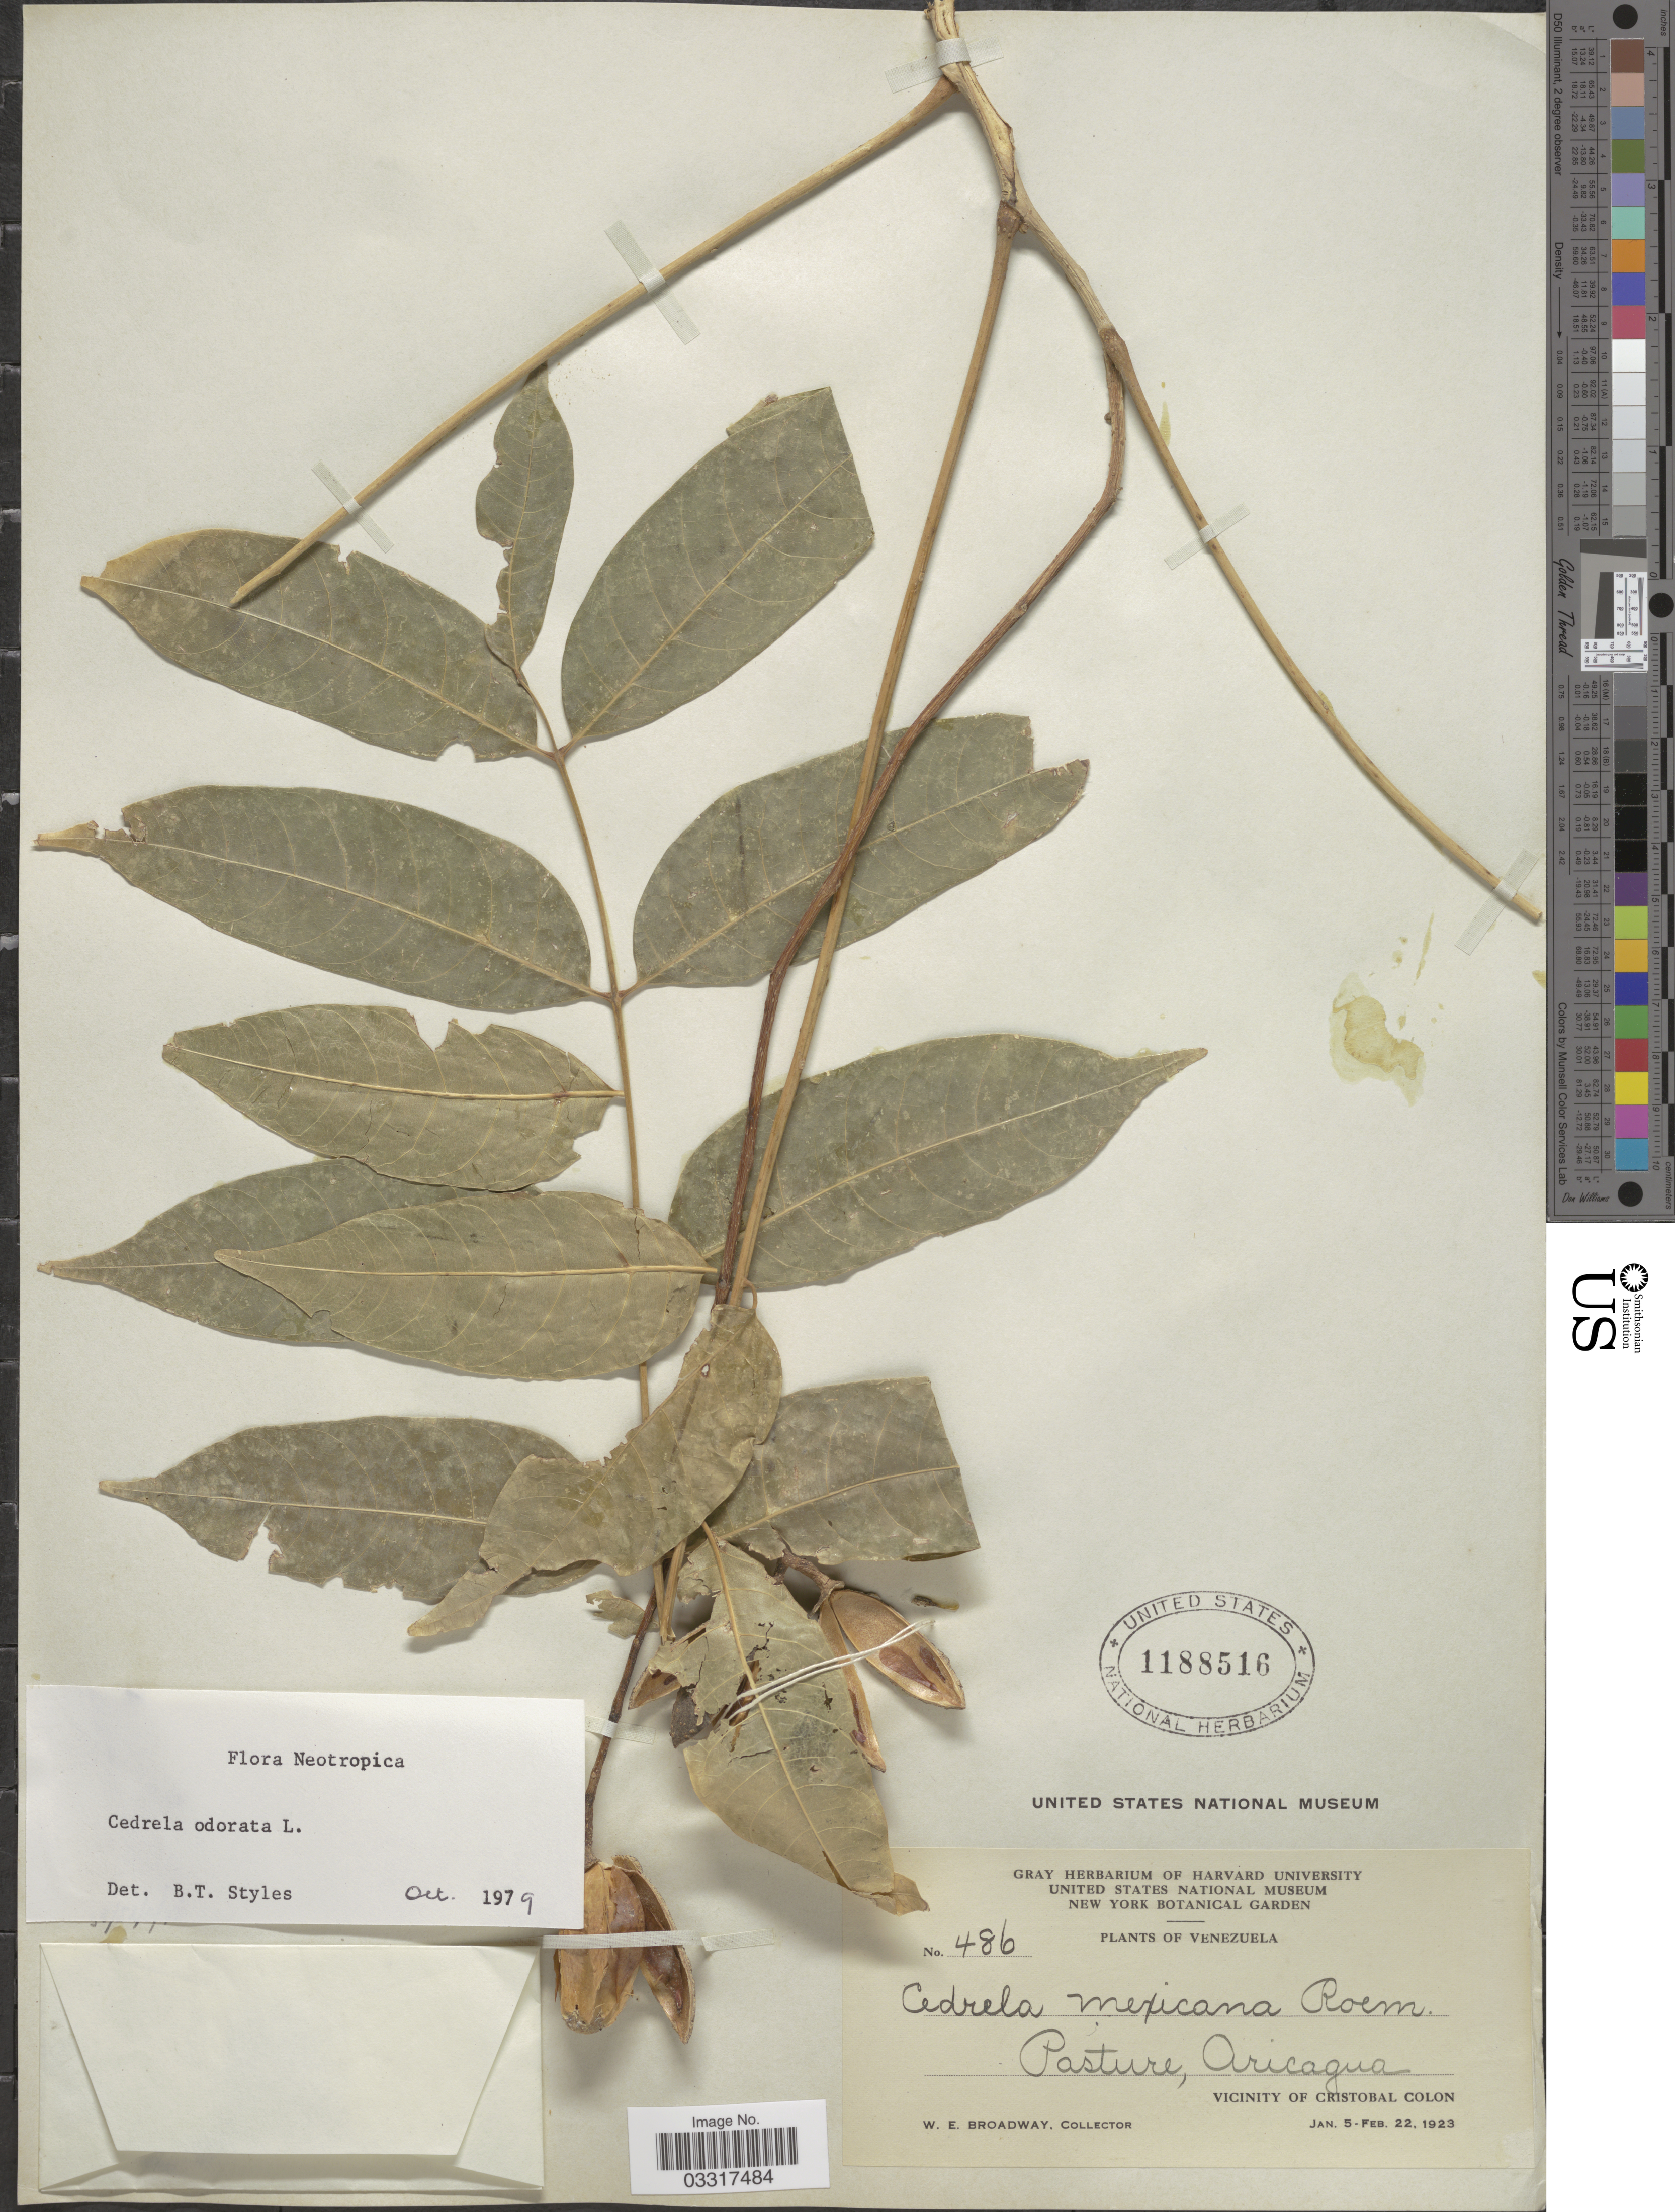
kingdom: Plantae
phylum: Tracheophyta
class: Magnoliopsida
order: Sapindales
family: Meliaceae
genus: Cedrela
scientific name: Cedrela odorata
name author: L.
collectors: W. E. Broadway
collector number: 486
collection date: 1923-01-05/1923-02-22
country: Venezuela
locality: Pasture, Aricagua. Vicinity of Cristobal Colon.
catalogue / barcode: US 1188516